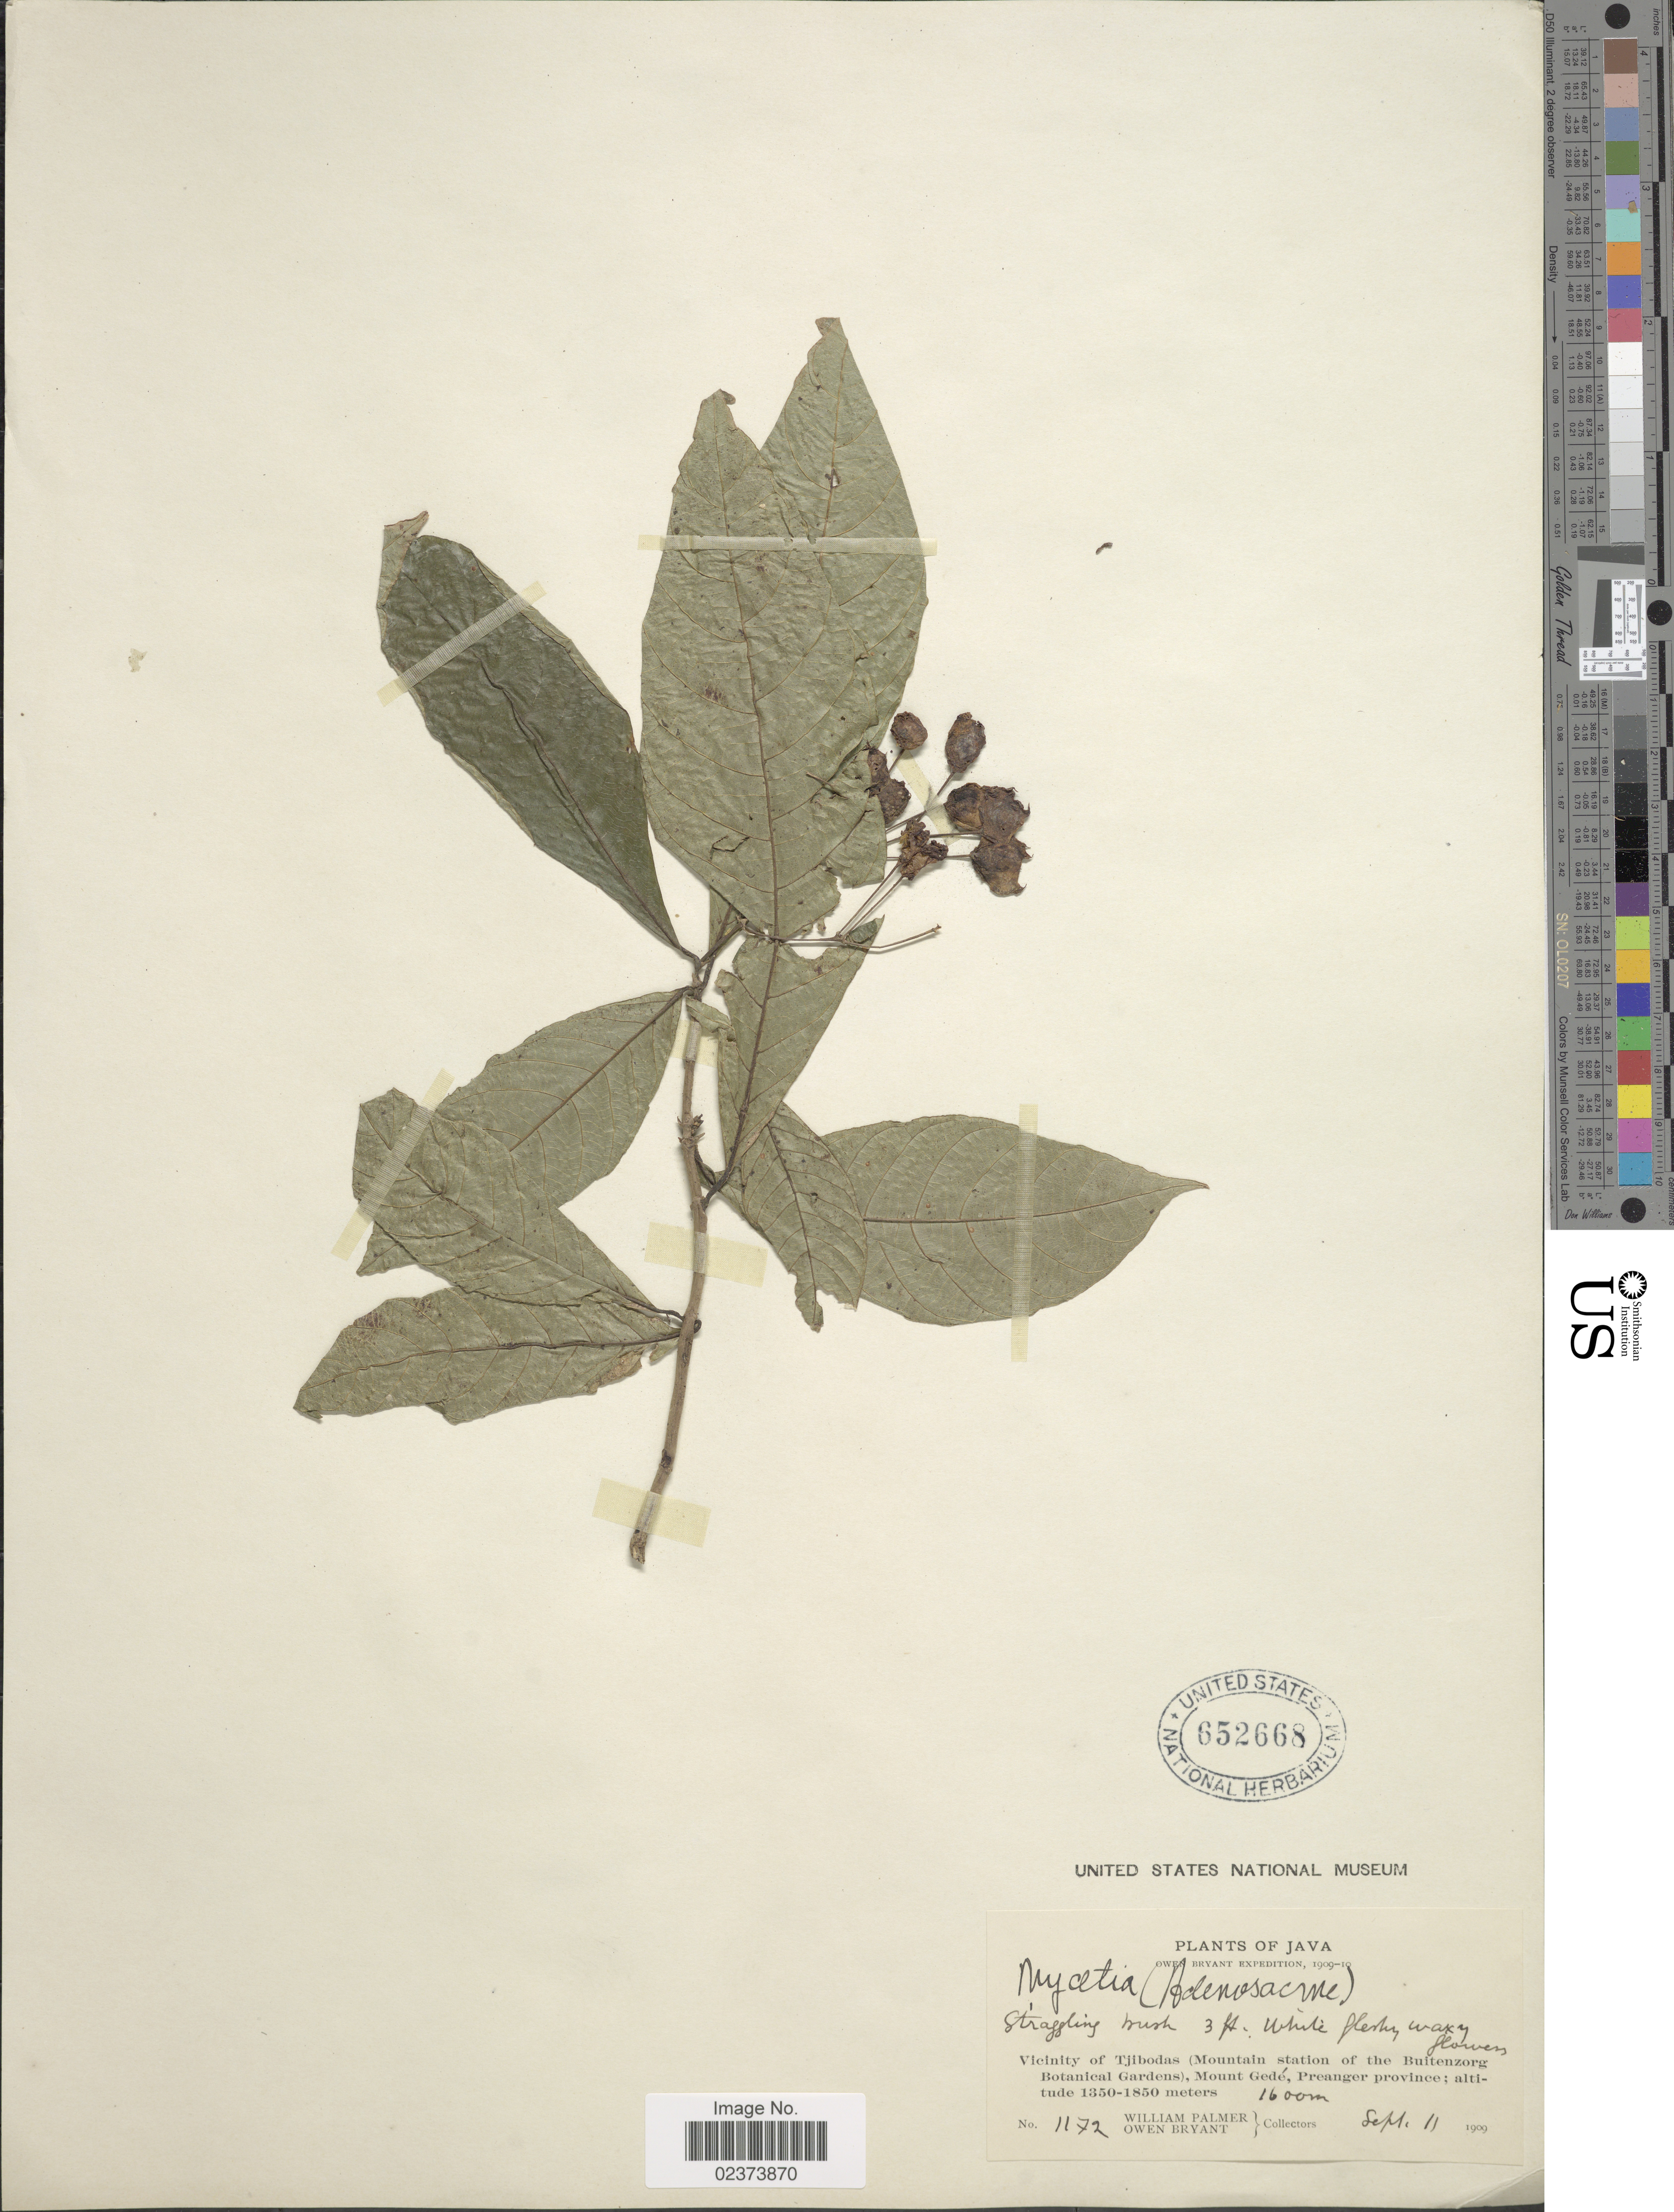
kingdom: Plantae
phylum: Tracheophyta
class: Magnoliopsida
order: Gentianales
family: Rubiaceae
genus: Mycetia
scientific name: Mycetia sp.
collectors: W. Palmer & O. Bryant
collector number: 1172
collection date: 1909-09-11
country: Indonesia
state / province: Java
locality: Vicinity of Tjibodas (Mountains station of the Buitenzorg Botanical Gardens), Mount Gede, Preanger province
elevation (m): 1600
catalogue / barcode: US 652668